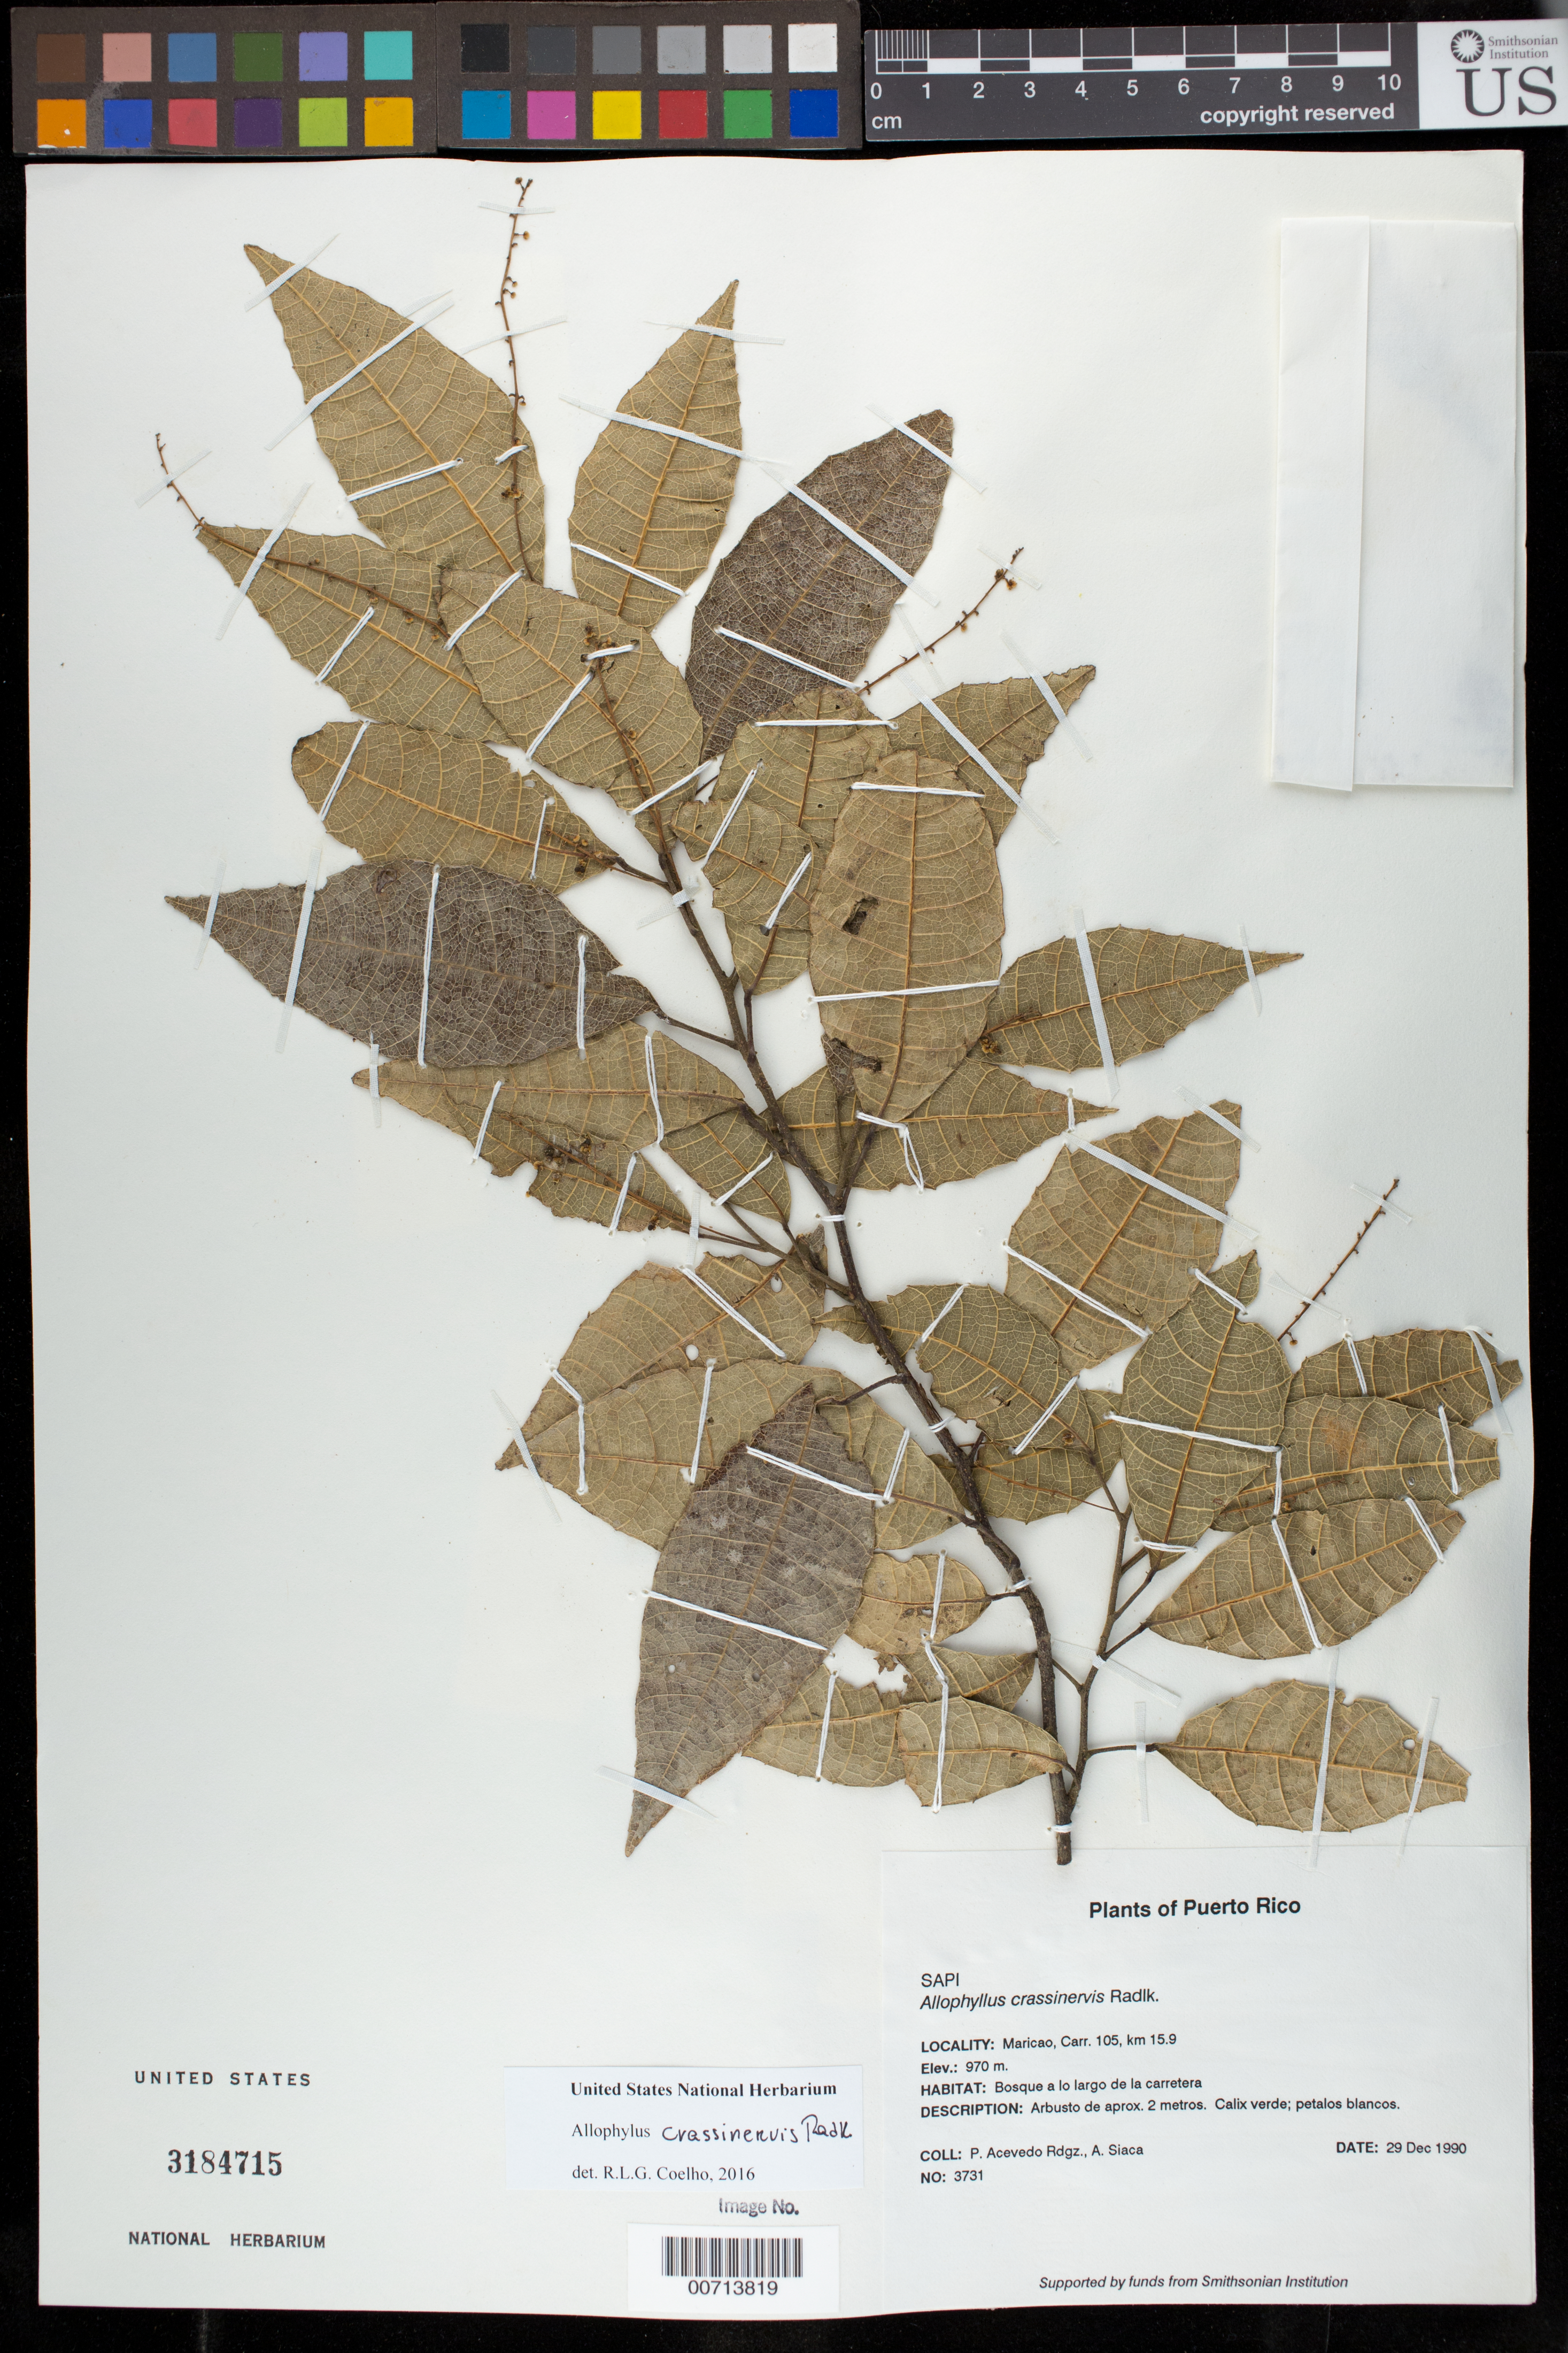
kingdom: Plantae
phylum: Tracheophyta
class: Magnoliopsida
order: Sapindales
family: Sapindaceae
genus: Allophylus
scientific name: Allophylus crassinervis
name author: Radlk.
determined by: Coelho, Rubens L. G.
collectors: P. Acevedo-Rodr. & A. Siaca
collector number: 3731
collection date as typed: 29 Dec 1990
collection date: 1990-12-29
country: Puerto Rico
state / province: Maricao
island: Puerto Rico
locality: Maricao, Carr. 105, km 15.9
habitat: Bosque a lo largo de la carretera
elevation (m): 970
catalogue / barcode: US 3184715